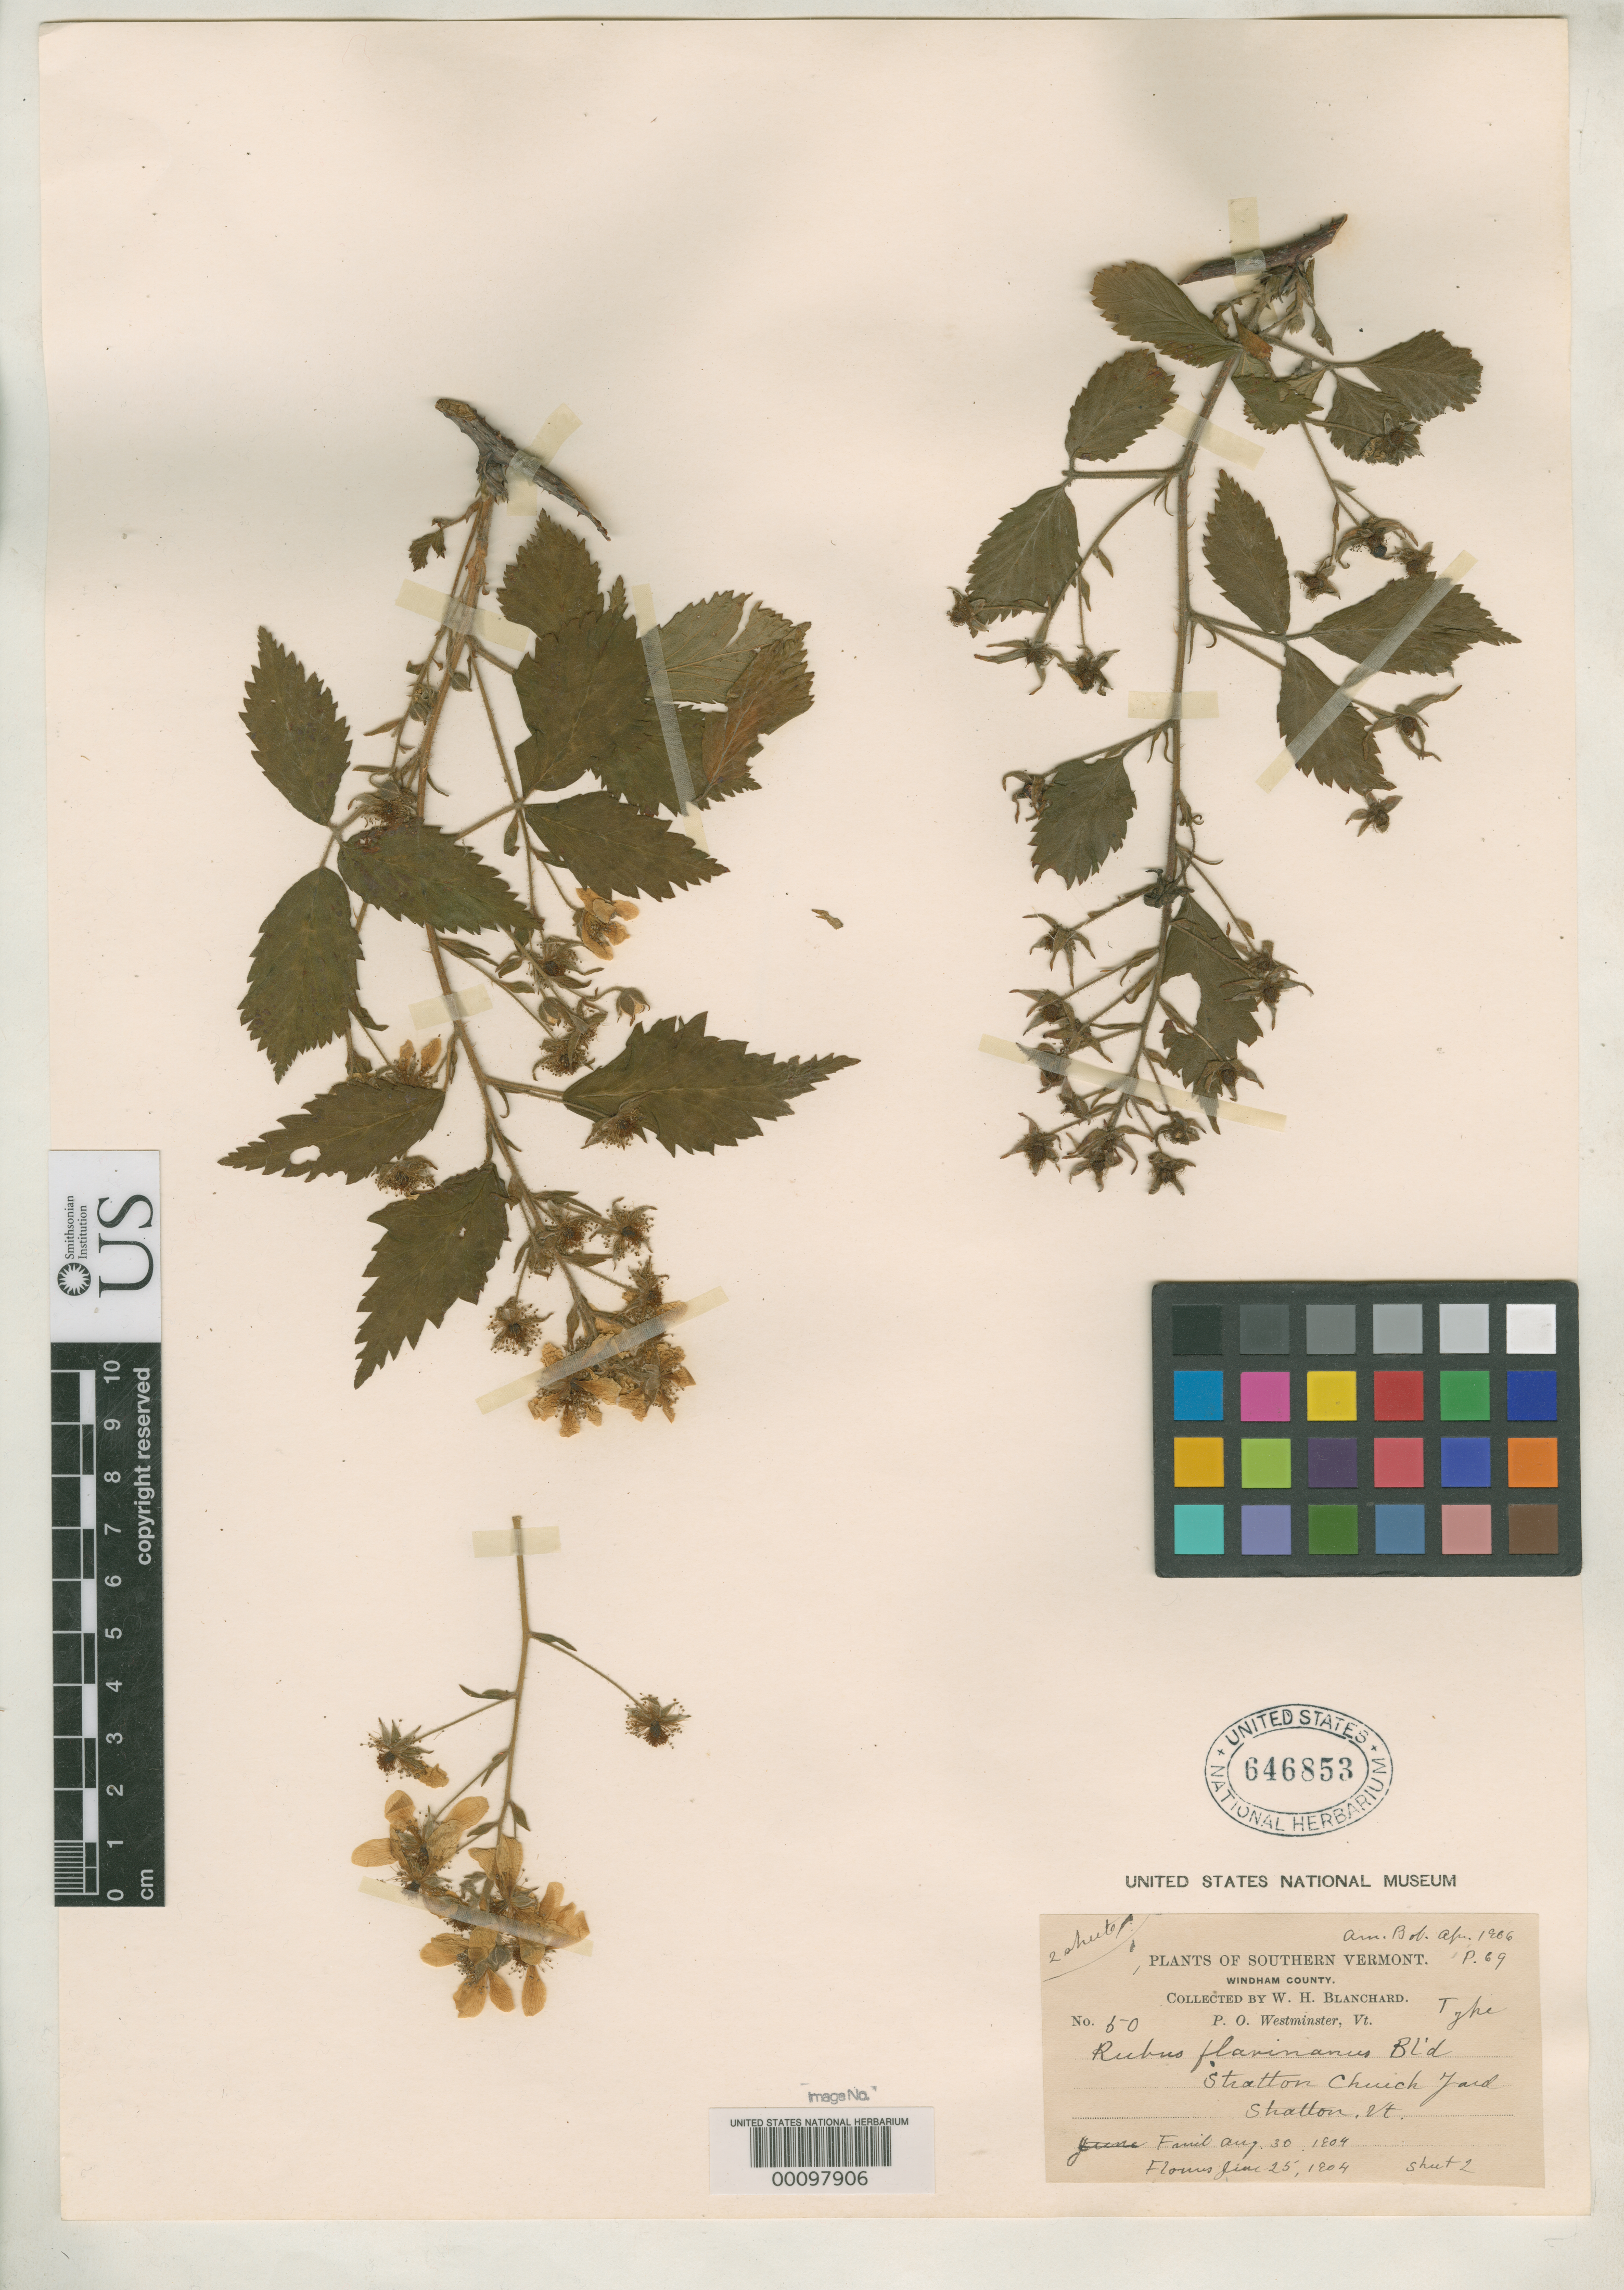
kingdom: Plantae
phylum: Tracheophyta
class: Magnoliopsida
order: Rosales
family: Rosaceae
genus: Rubus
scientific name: Rubus flavinanus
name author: Blanch.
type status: Type Collection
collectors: W. H. Blanchard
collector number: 50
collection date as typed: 30 Aug 1904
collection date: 1904-08-30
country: United States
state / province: Vermont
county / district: Windham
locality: Stratton.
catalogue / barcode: US 646853